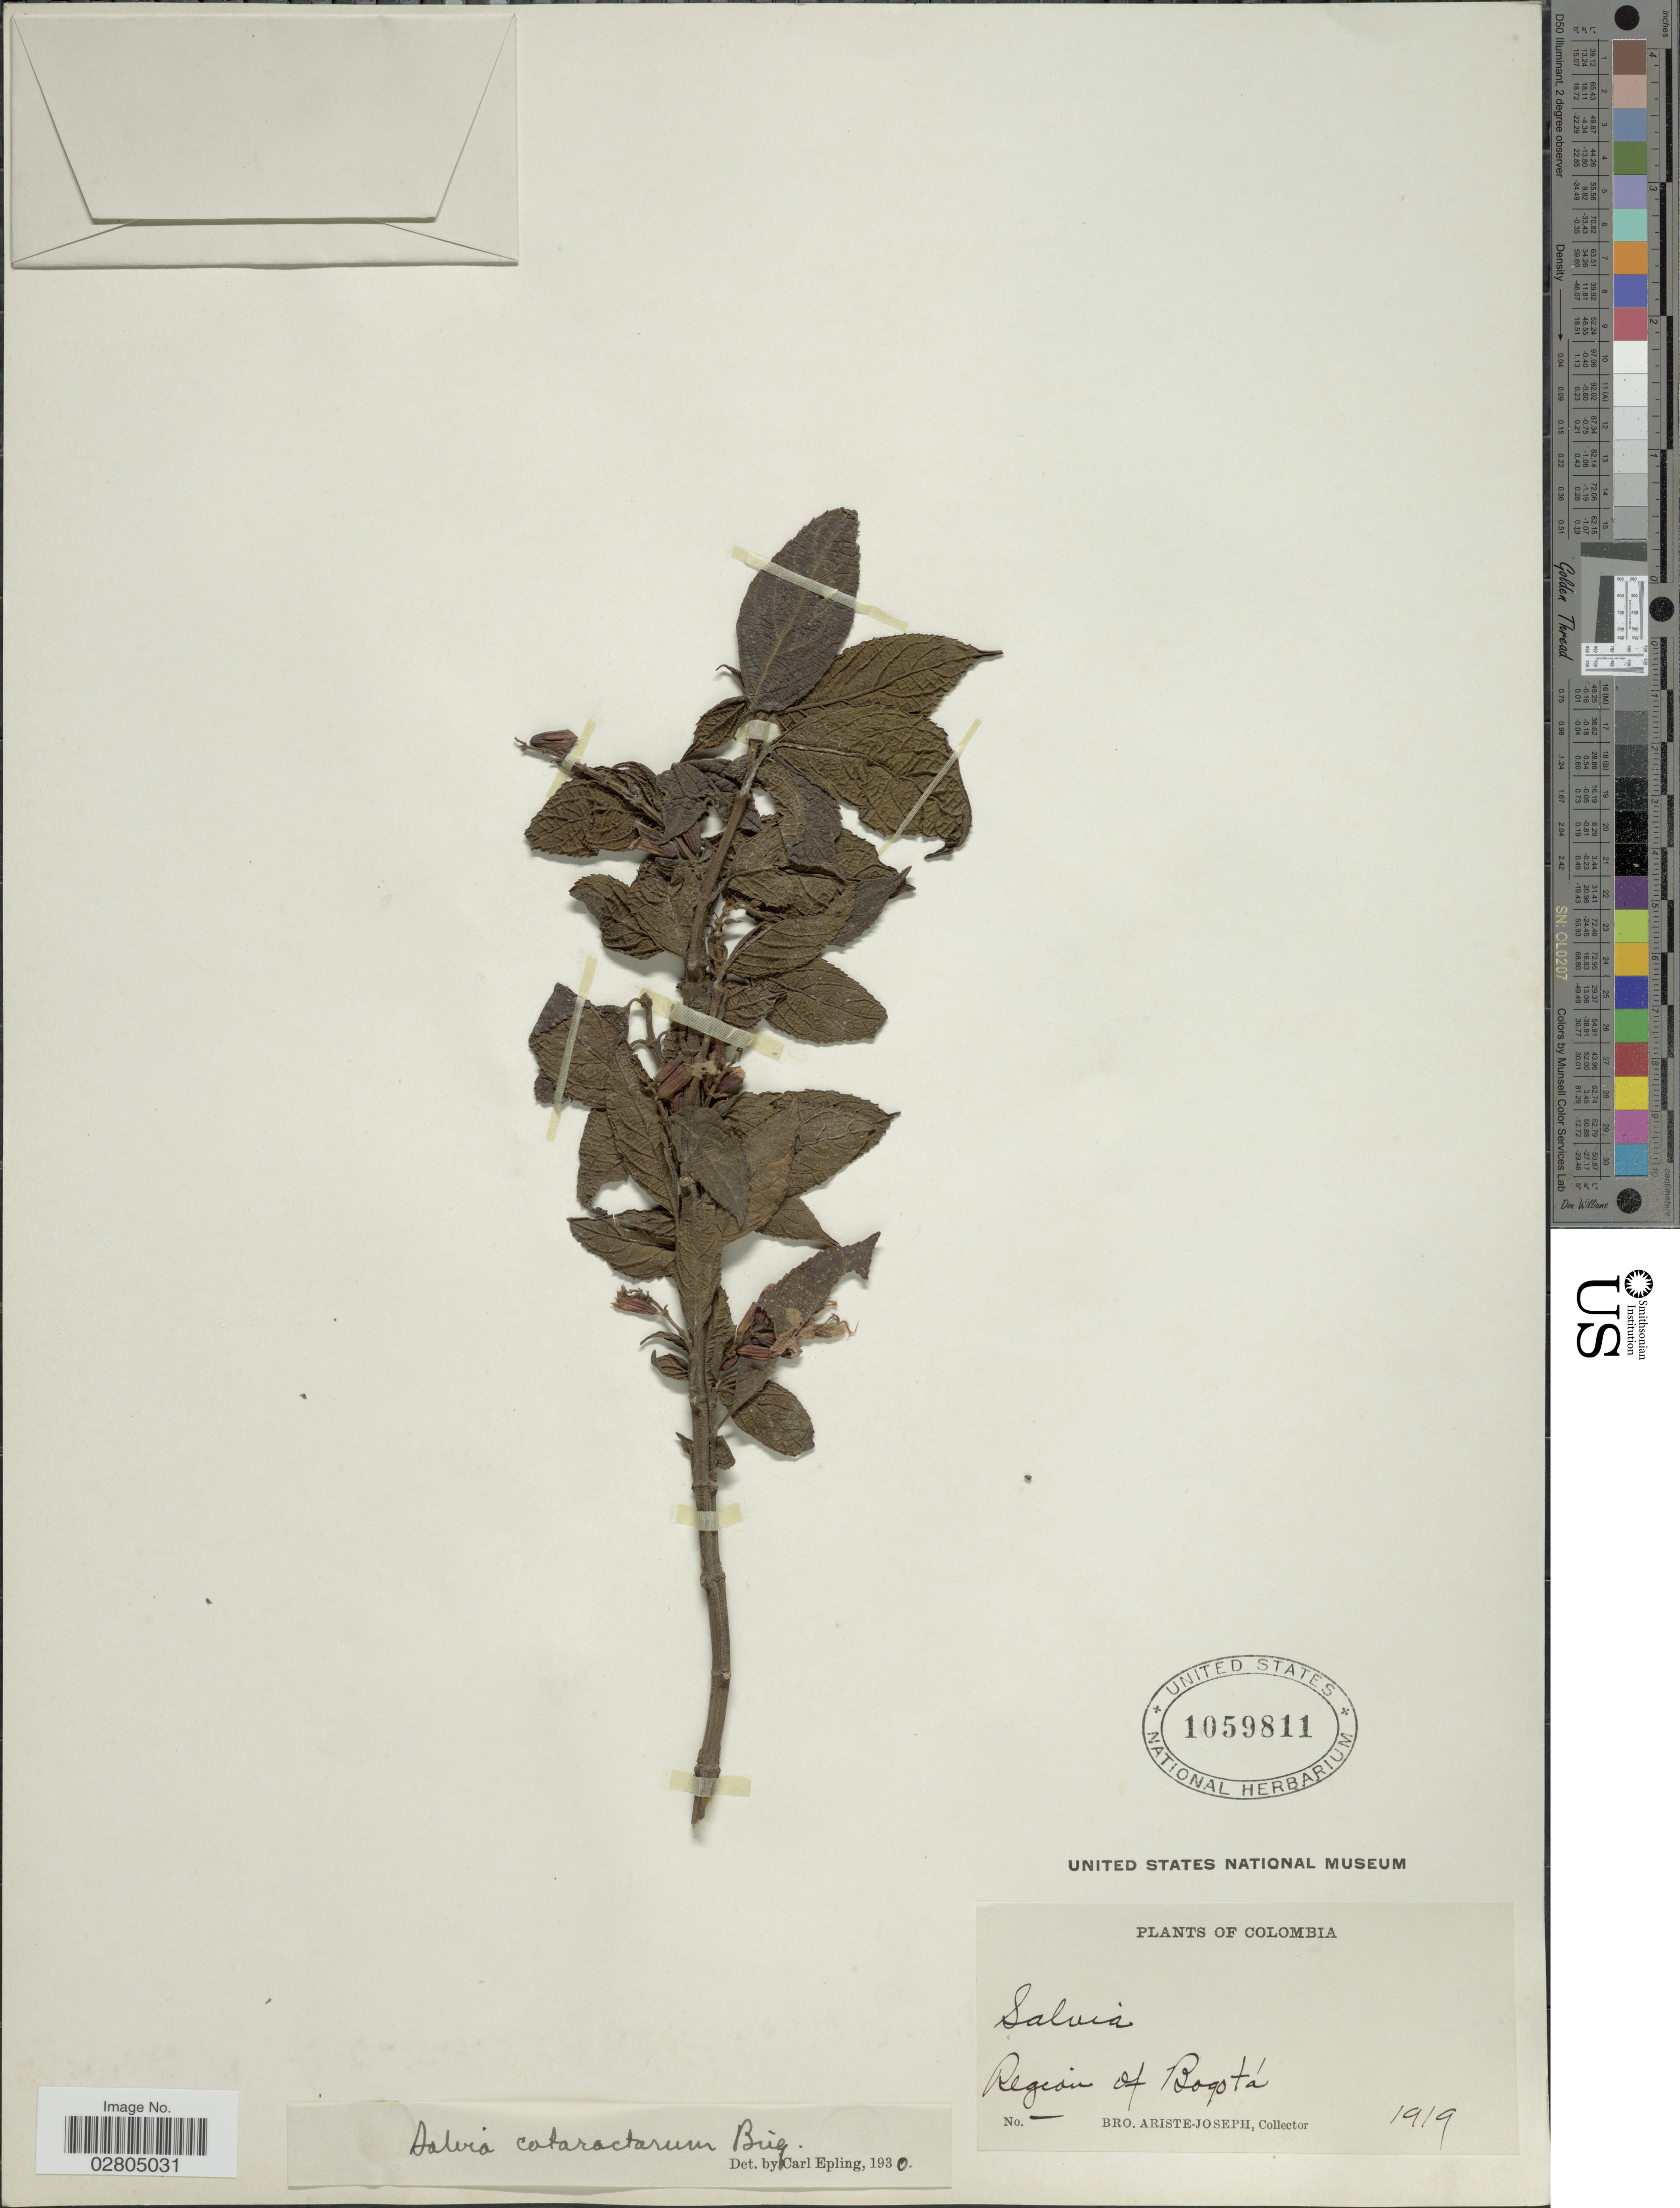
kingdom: Plantae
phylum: Tracheophyta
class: Magnoliopsida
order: Lamiales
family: Lamiaceae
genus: Salvia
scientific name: Salvia rufula subsp. latens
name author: (Benth.) J.R.I. Wood & Harley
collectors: Bro. Ariste-Joseph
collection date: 1919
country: Colombia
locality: Region of Bogotá.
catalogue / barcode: US 1059811